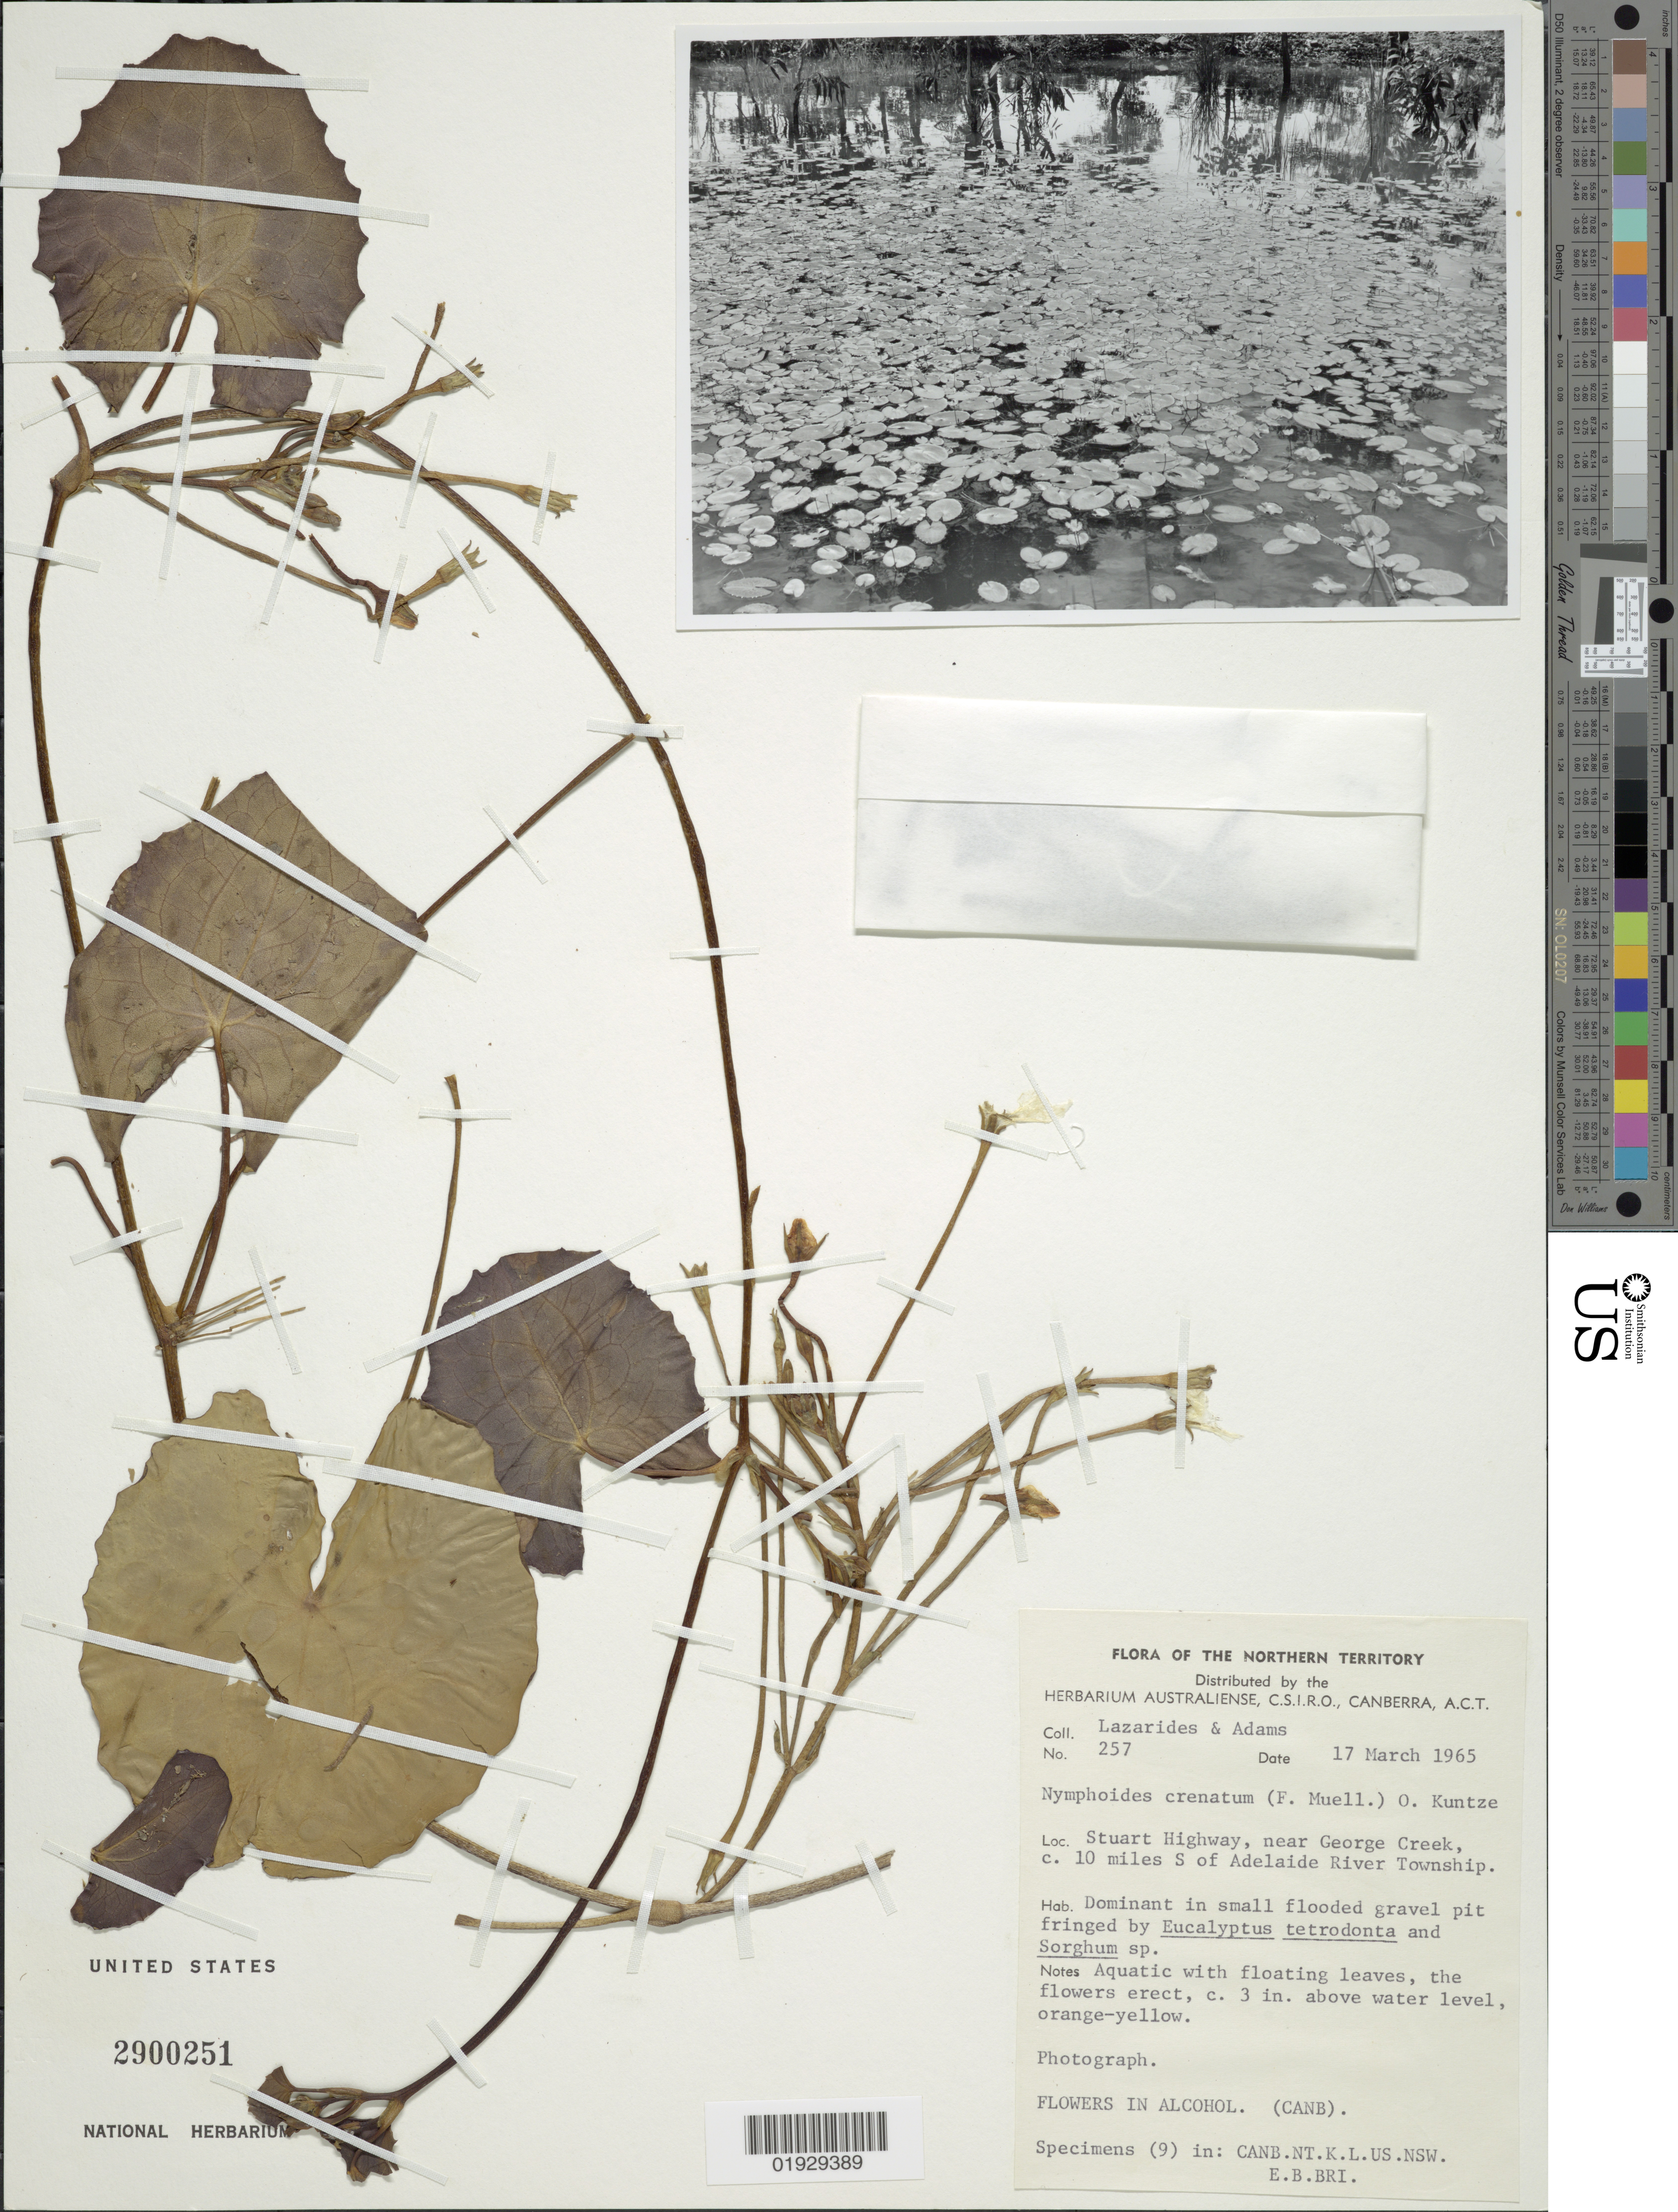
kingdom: Plantae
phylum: Tracheophyta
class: Magnoliopsida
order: Asterales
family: Menyanthaceae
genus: Nymphoides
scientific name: Nymphoides crenata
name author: (F. Muell.) Kuntze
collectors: M. Lazarides & Adams, --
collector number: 257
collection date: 1965-03-17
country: Australia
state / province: Northern Territory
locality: Staurt Highway, near George Creek, c. 10 miles S of Adelaide River Township.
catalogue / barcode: US 2900251